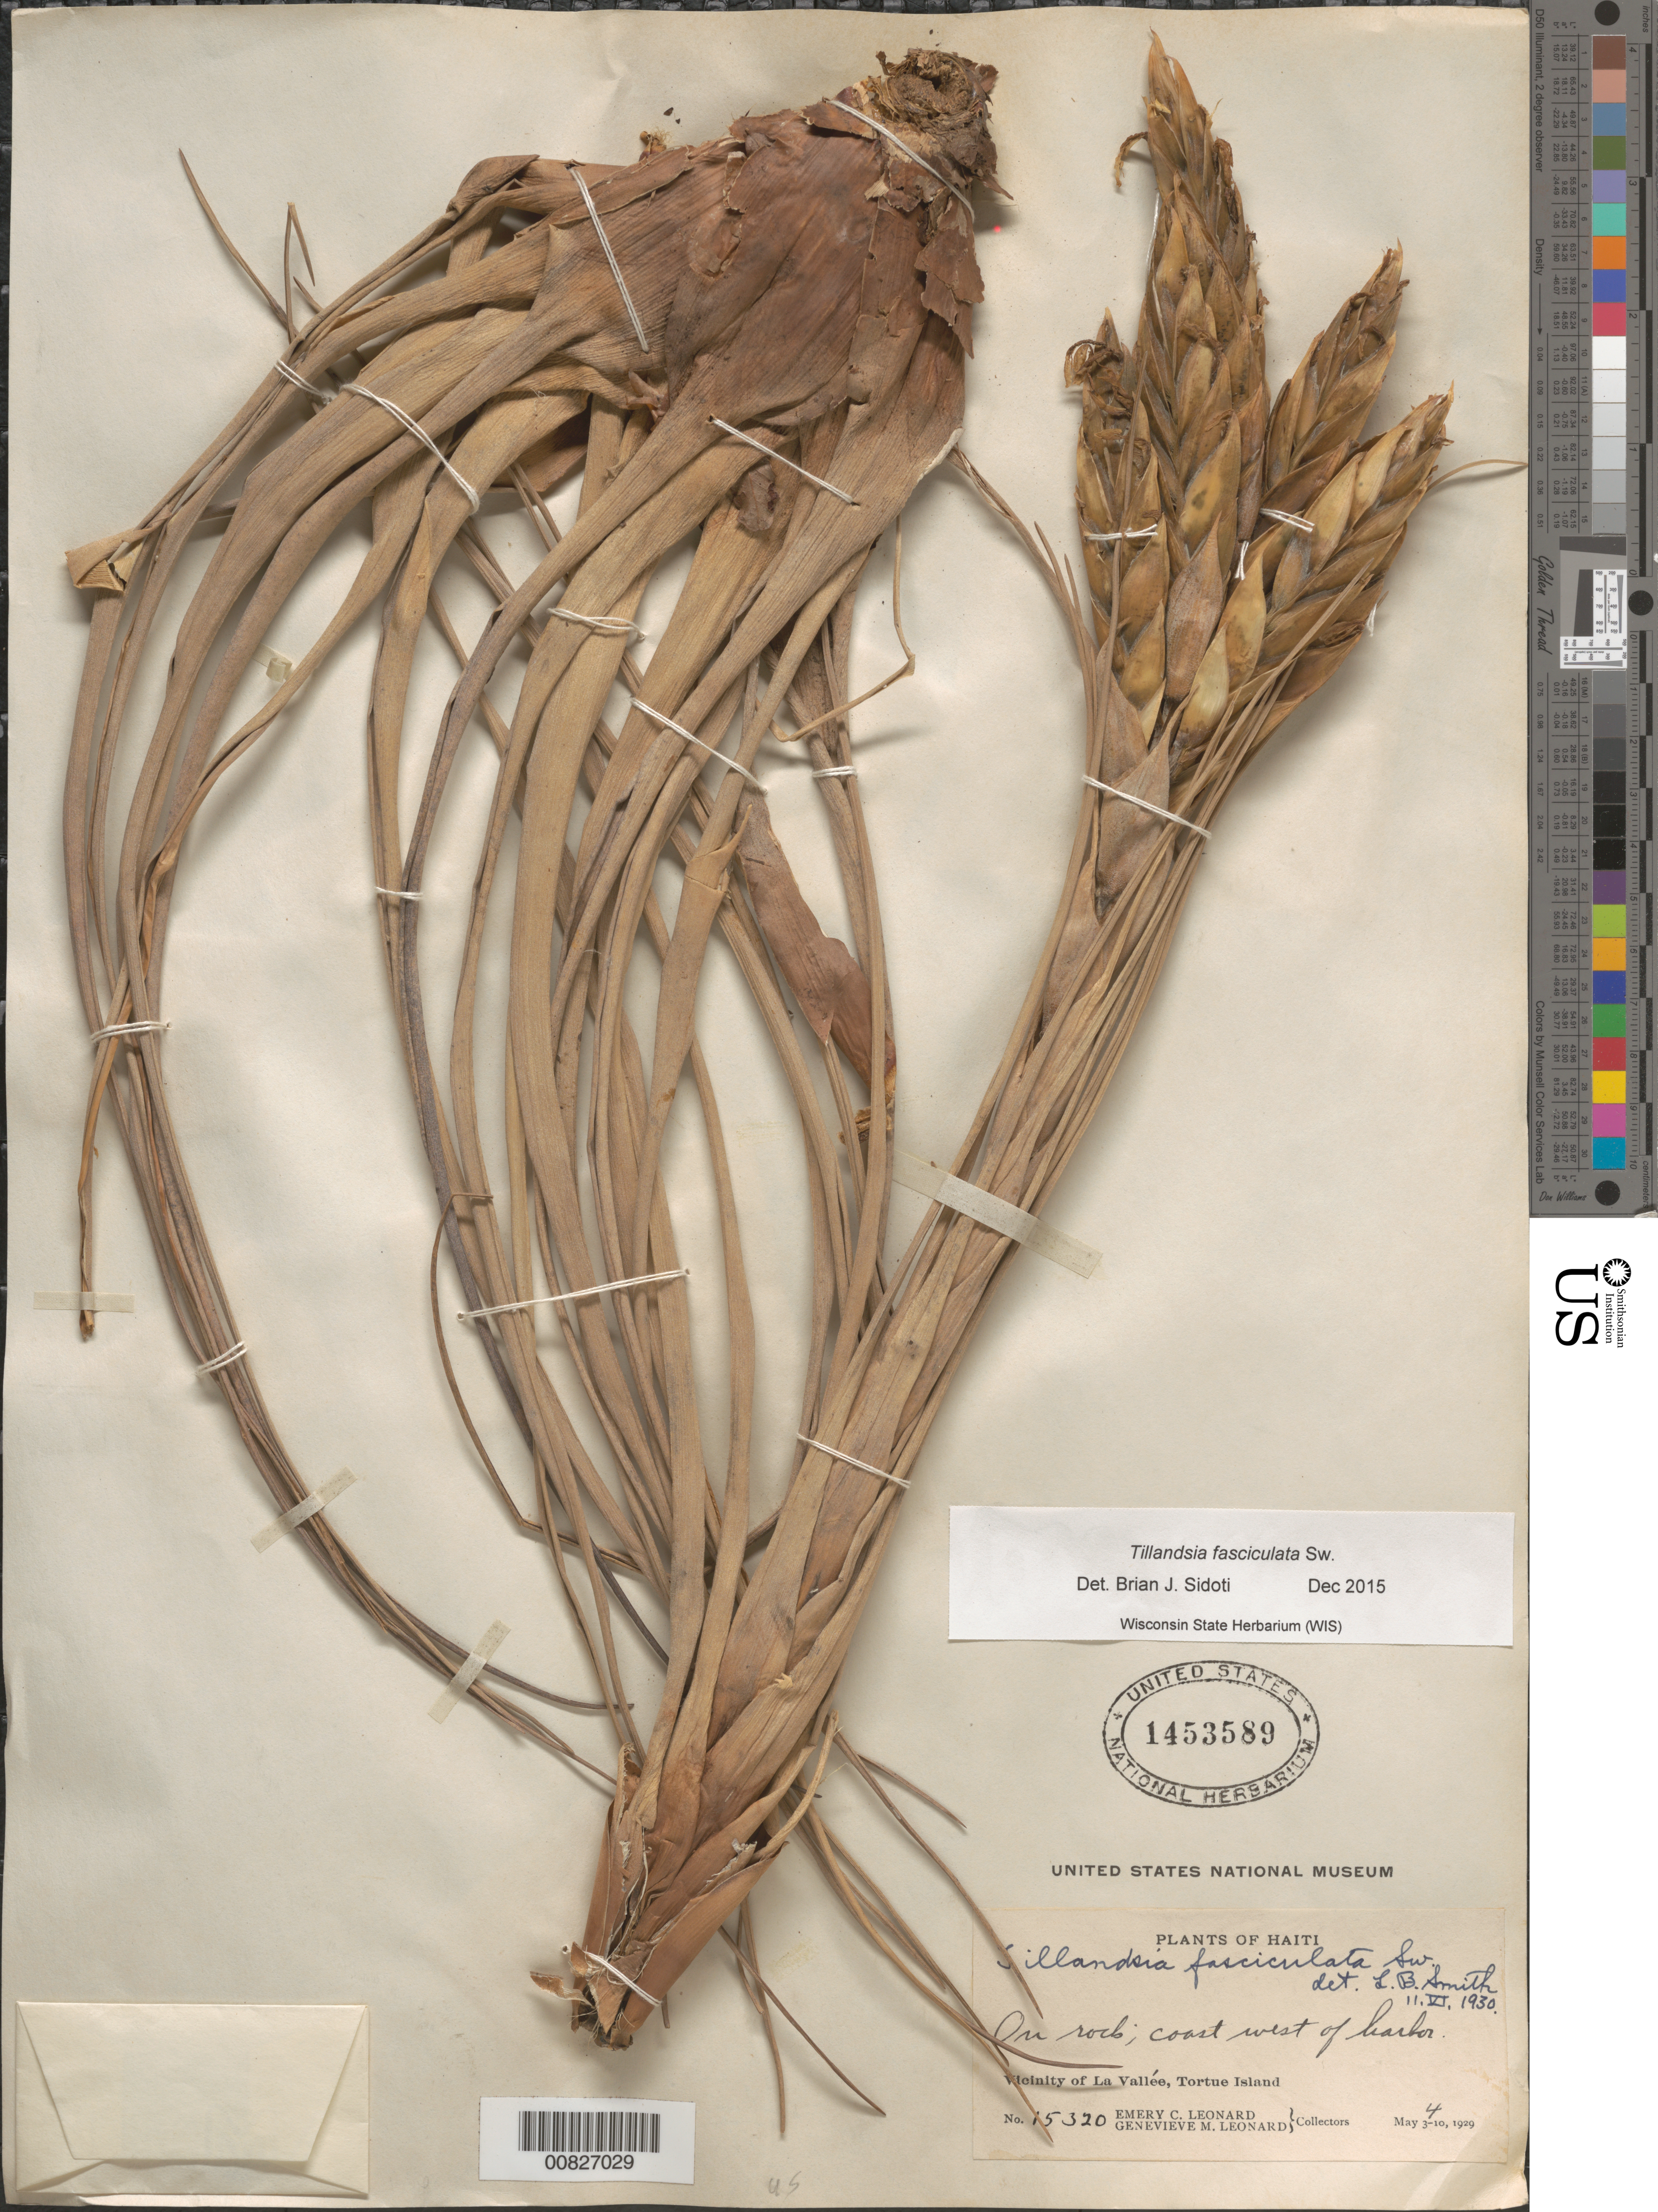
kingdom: Plantae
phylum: Tracheophyta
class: Liliopsida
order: Poales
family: Bromeliaceae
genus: Tillandsia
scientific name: Tillandsia fasciculata var. densispica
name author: Mez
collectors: E. C. Leonard & G. M. Leonard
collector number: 15320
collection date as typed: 04 May 1929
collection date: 1929-05-04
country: Haiti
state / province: Nord-Óuest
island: Île de la Tortue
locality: Vicinity of La Vallée, Tortue Island. Coast west of harbor.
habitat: On rocks.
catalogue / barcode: US 1453589